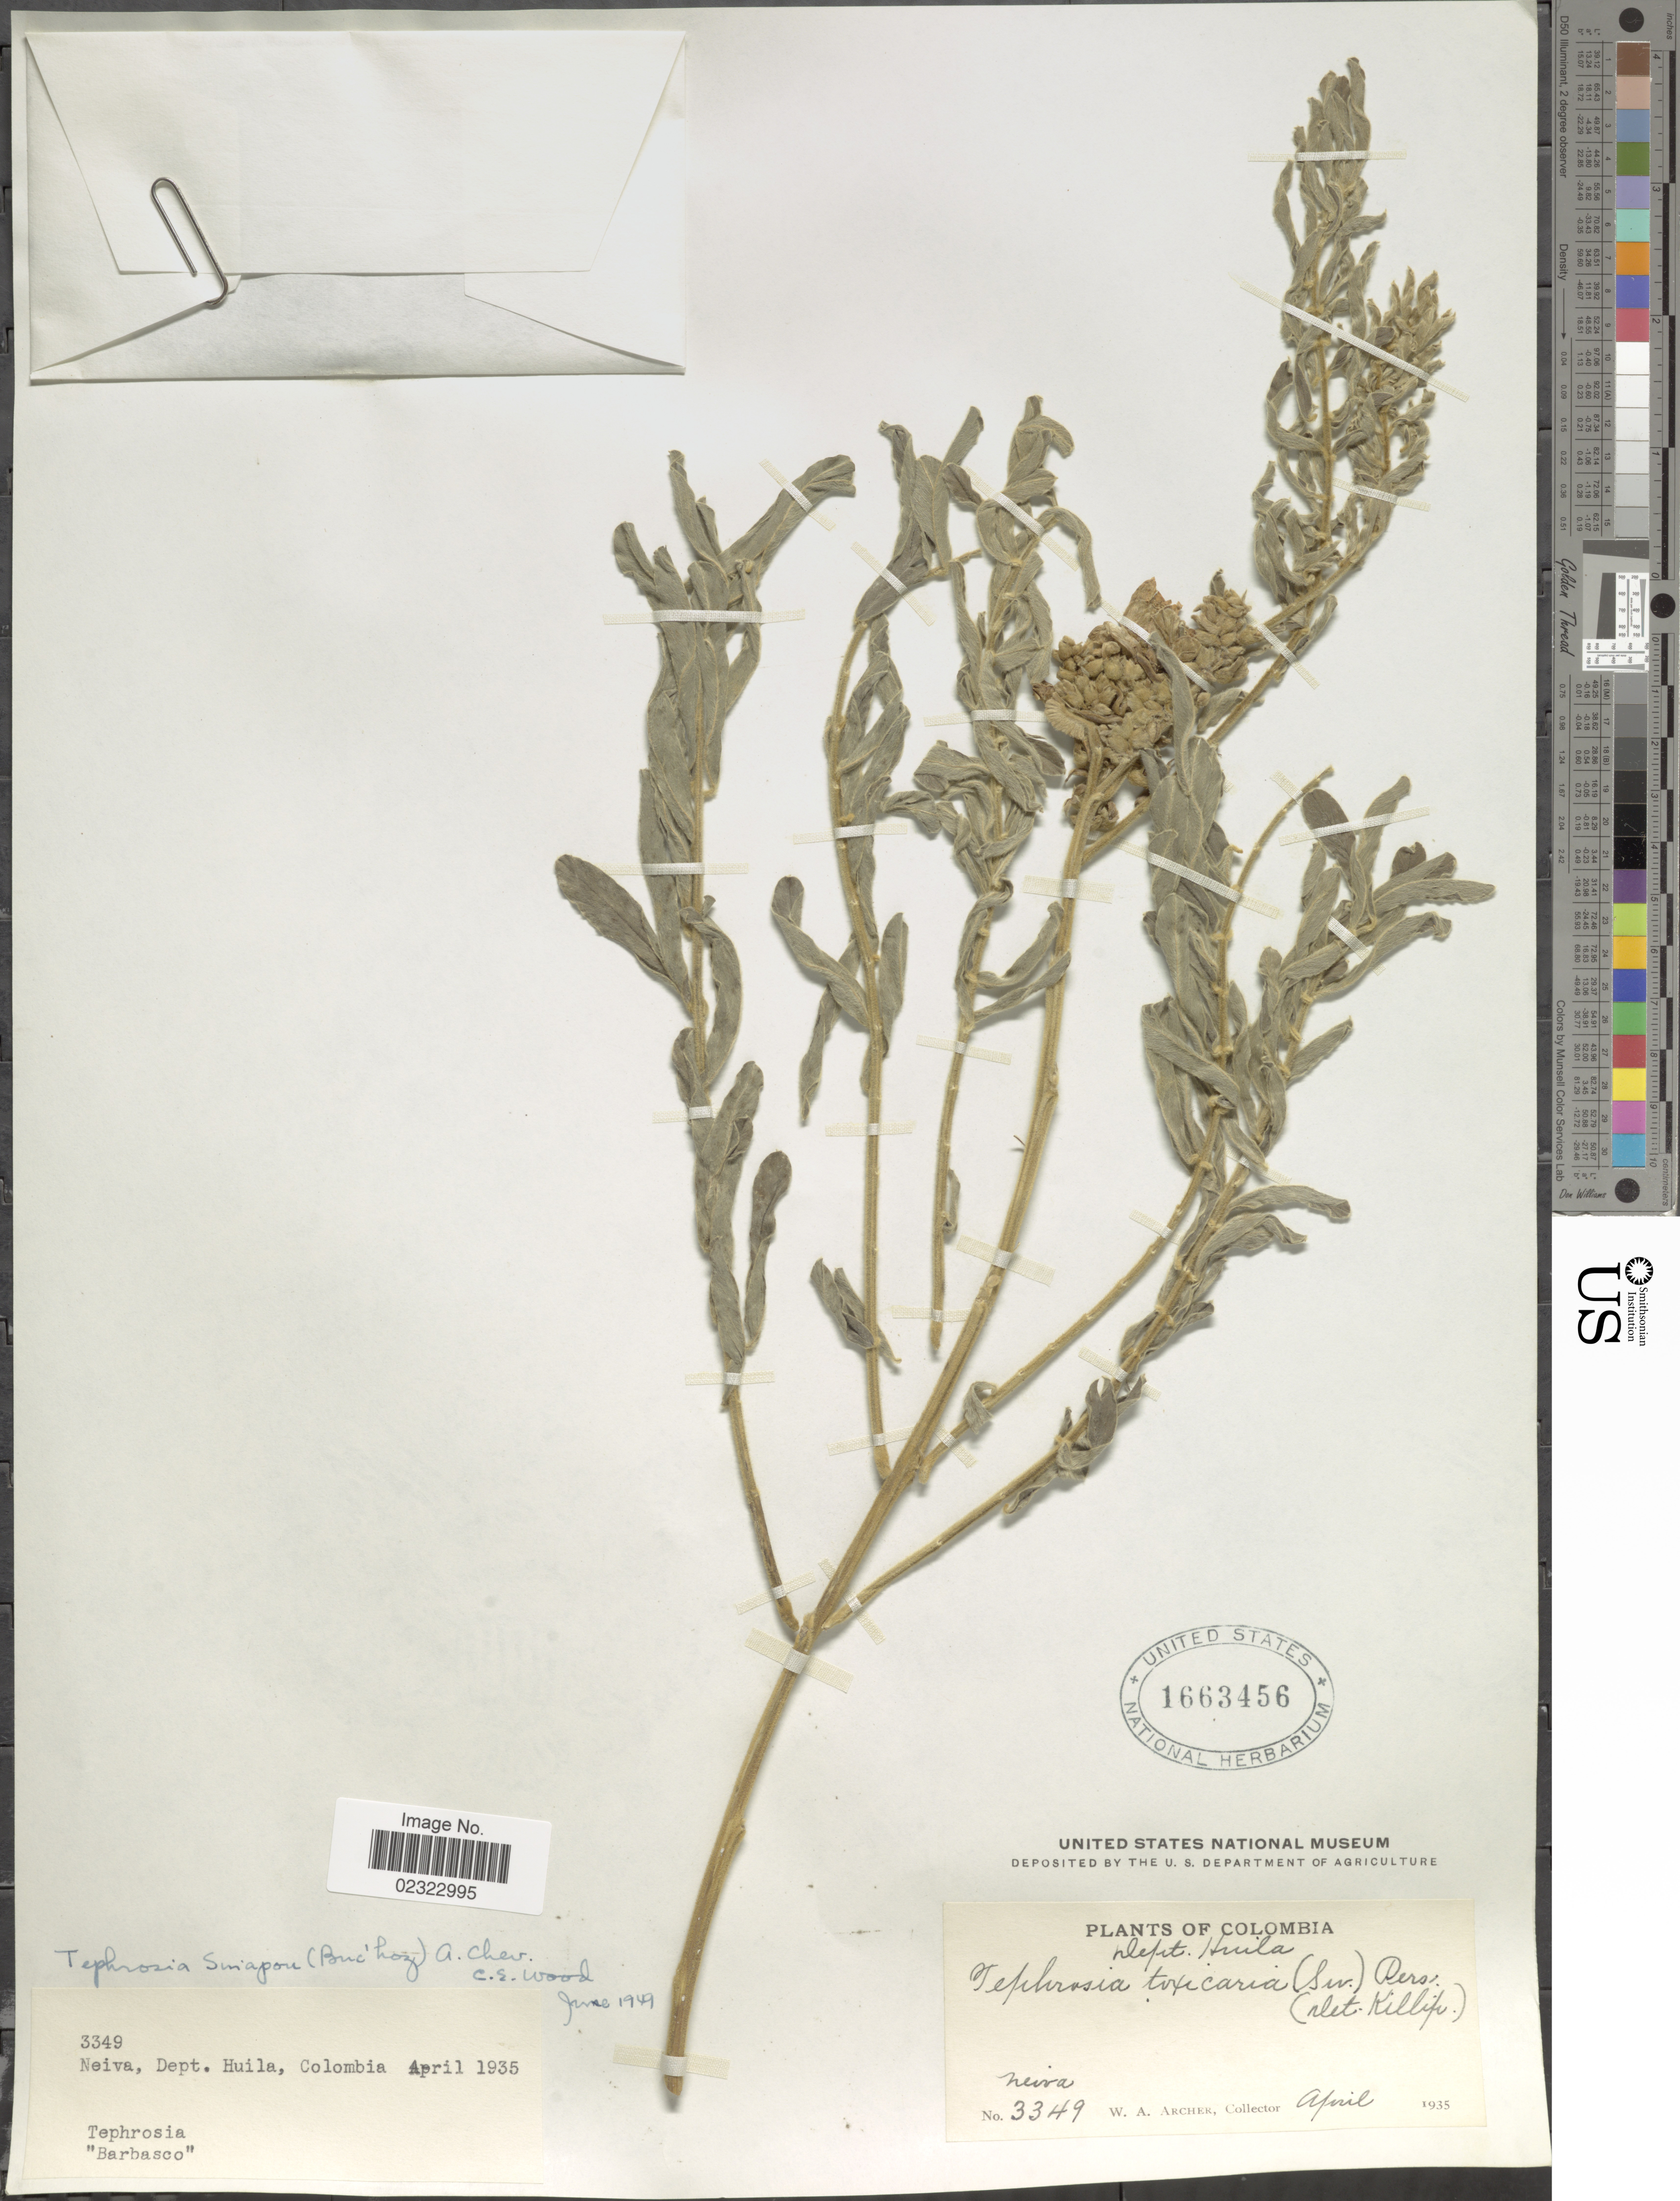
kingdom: Plantae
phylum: Tracheophyta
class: Magnoliopsida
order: Fabales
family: Fabaceae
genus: Tephrosia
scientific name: Tephrosia sinapou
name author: (Buc'hoz) A. Chev.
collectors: W. A. Archer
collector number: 3349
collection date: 1935-04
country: Colombia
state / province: Huila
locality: Dept. Huila, Neiva, Colombia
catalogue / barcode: US 1663456